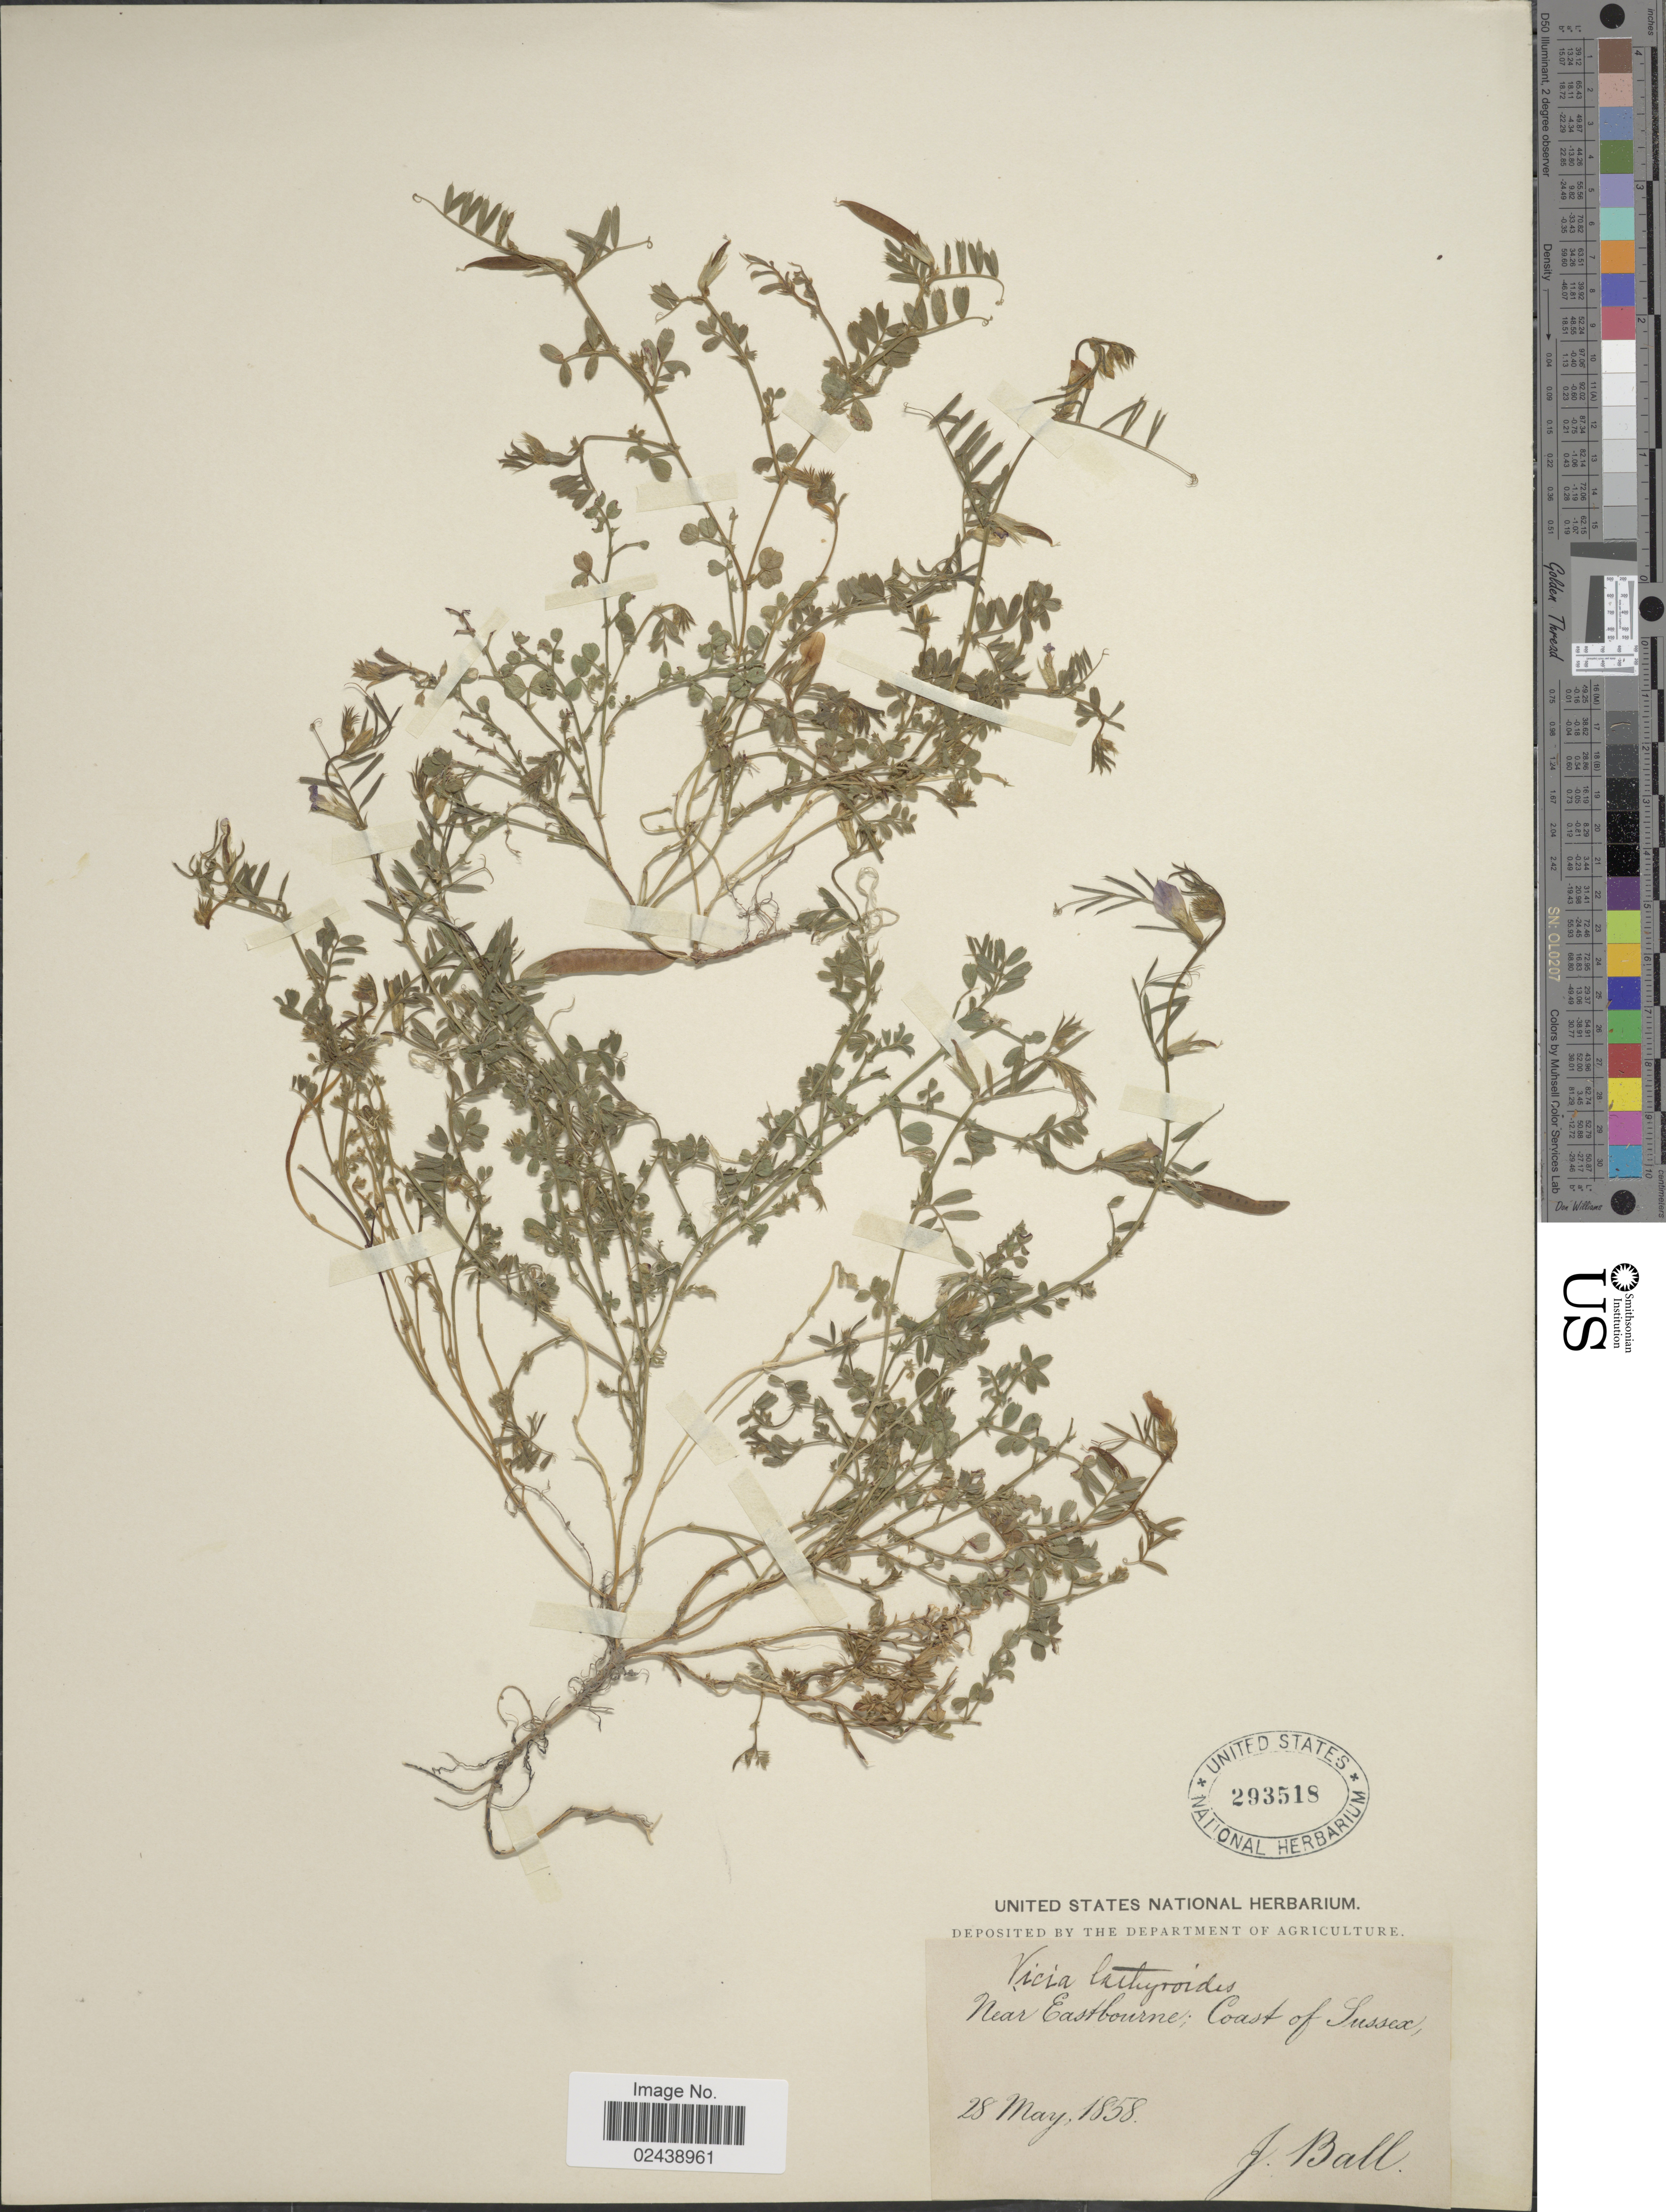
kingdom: Plantae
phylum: Tracheophyta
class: Magnoliopsida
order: Fabales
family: Fabaceae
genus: Vicia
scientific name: Vicia lathyroides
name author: L.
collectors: J. Ball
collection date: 1858-05-28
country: United Kingdom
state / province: England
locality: Near Eastbourne; Coast of Sussex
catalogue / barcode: US 293518